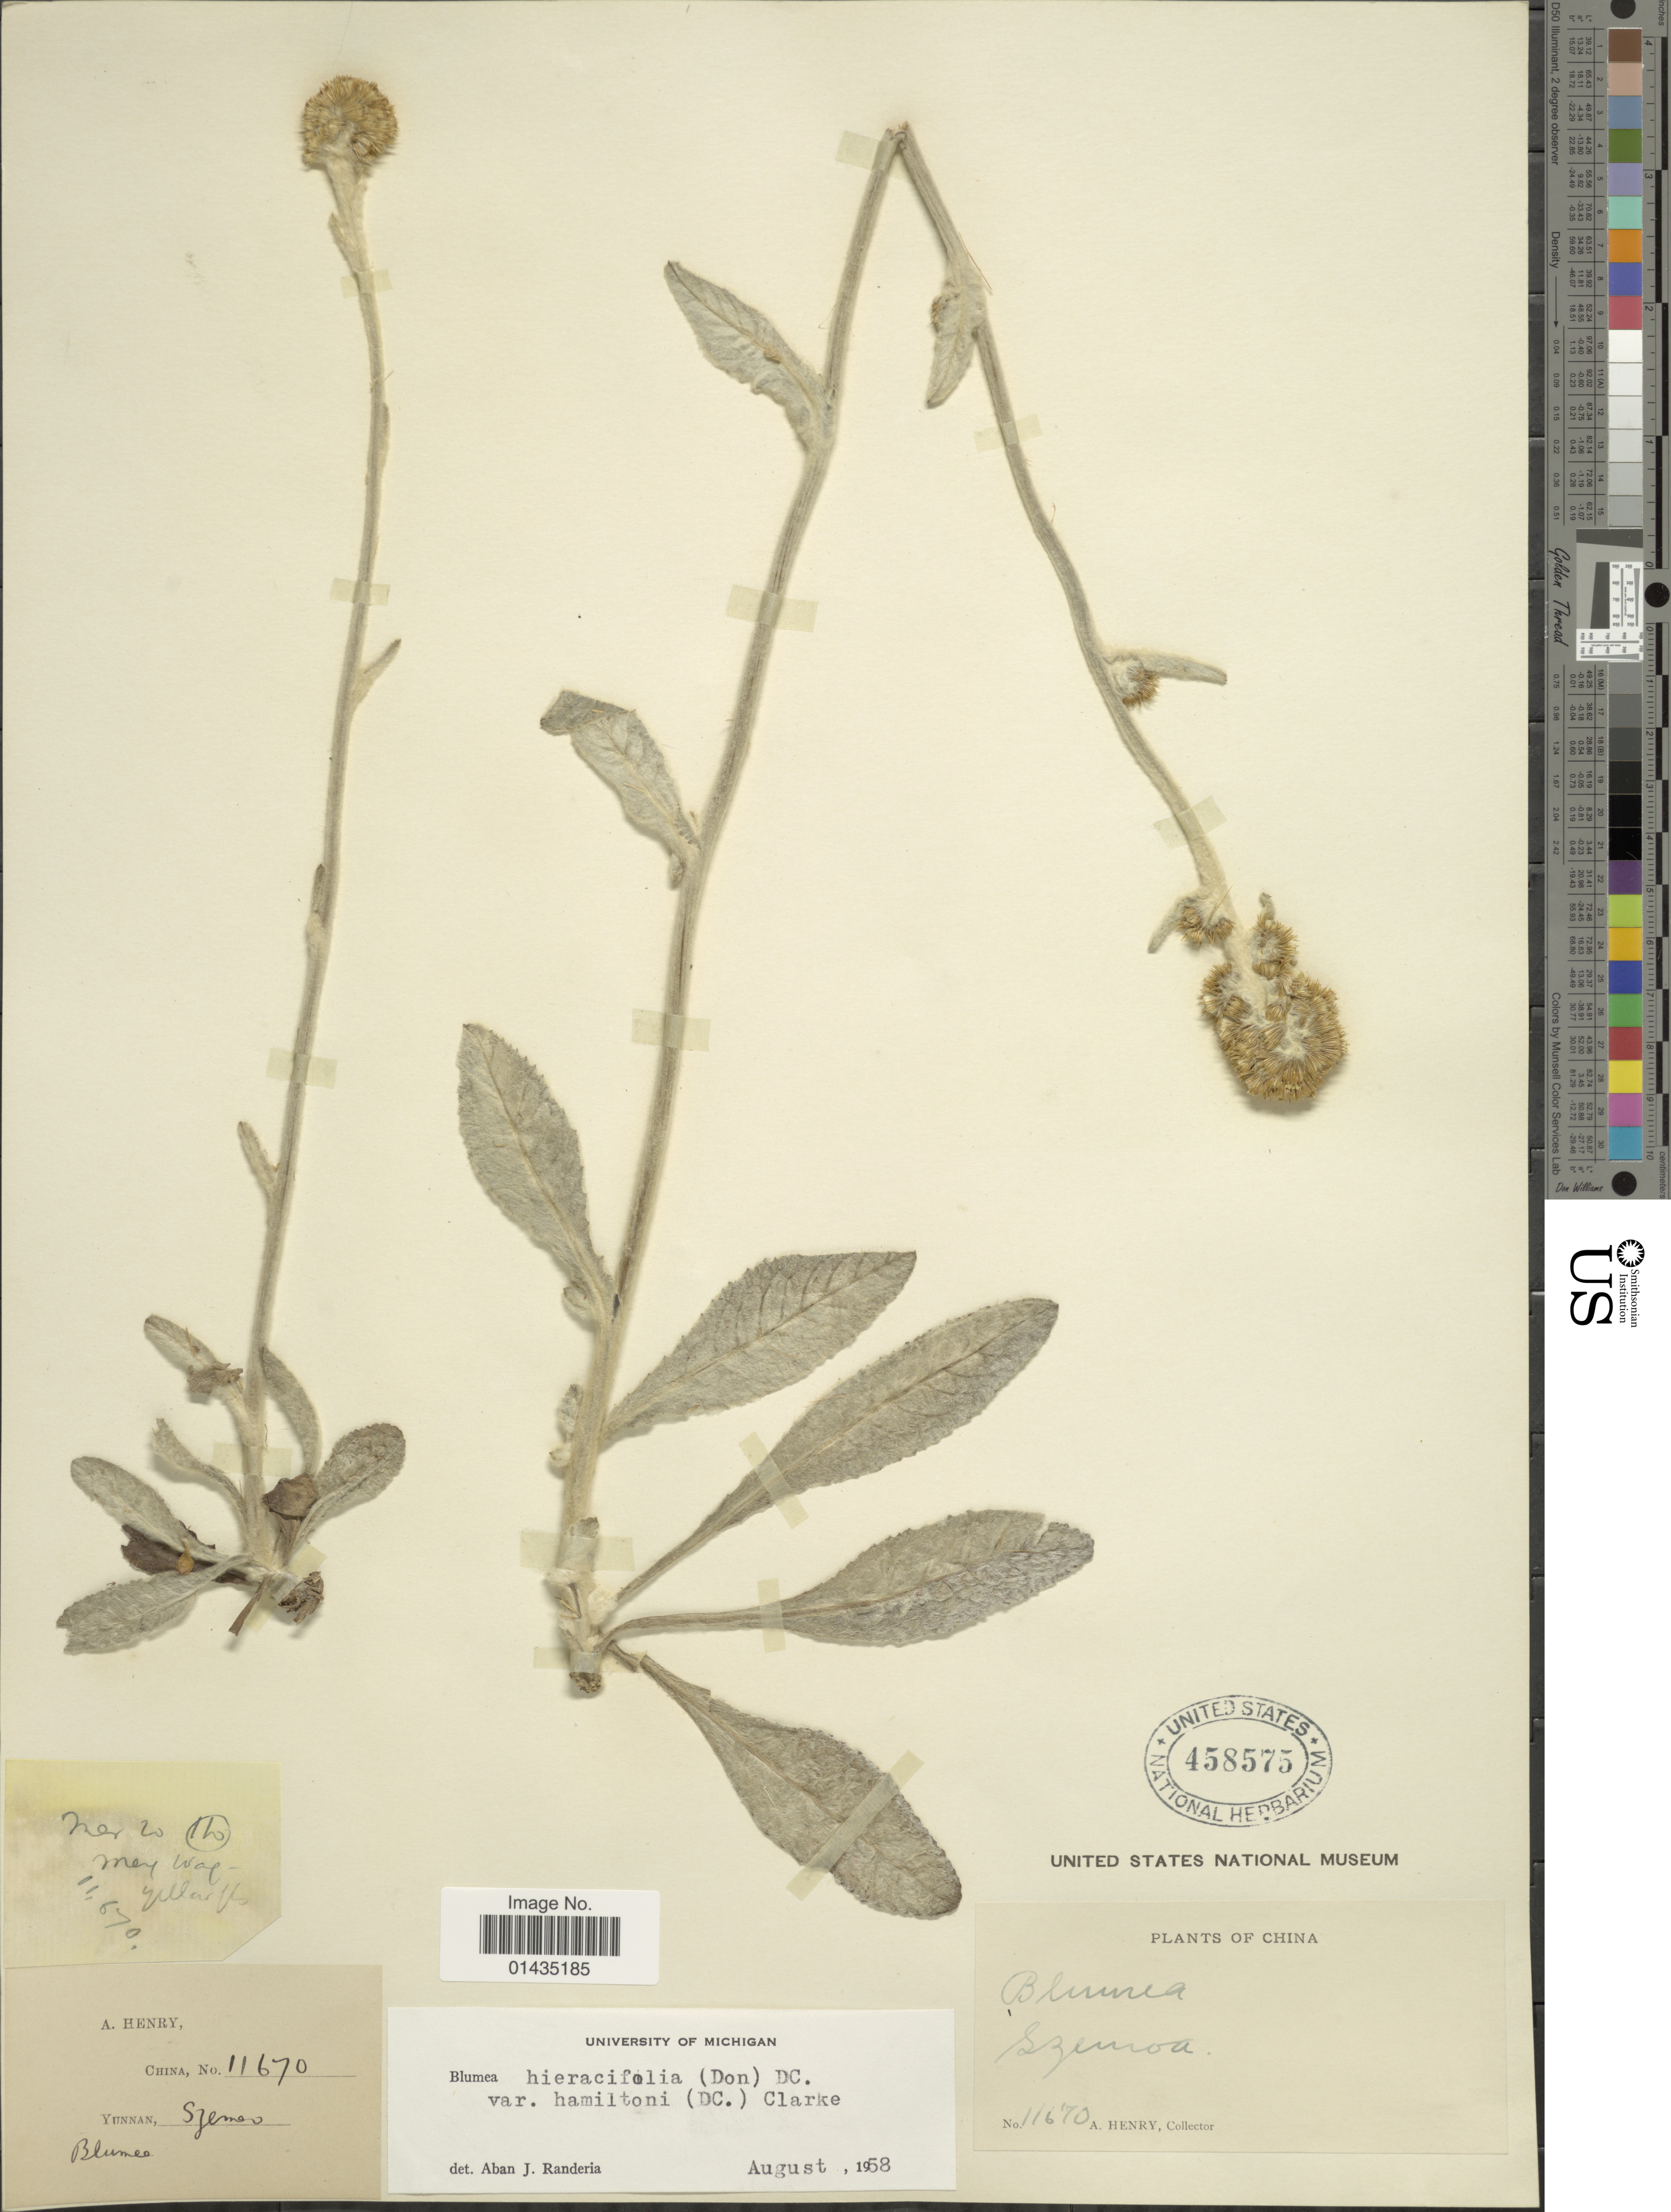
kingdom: Plantae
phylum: Tracheophyta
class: Magnoliopsida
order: Asterales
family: Asteraceae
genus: Blumea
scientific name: Blumea hieraciifolia var. hamiltonii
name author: (DC.) C.B. Clarke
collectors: A. Henry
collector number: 11670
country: China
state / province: Yunnan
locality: Szemoa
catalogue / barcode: US 458575